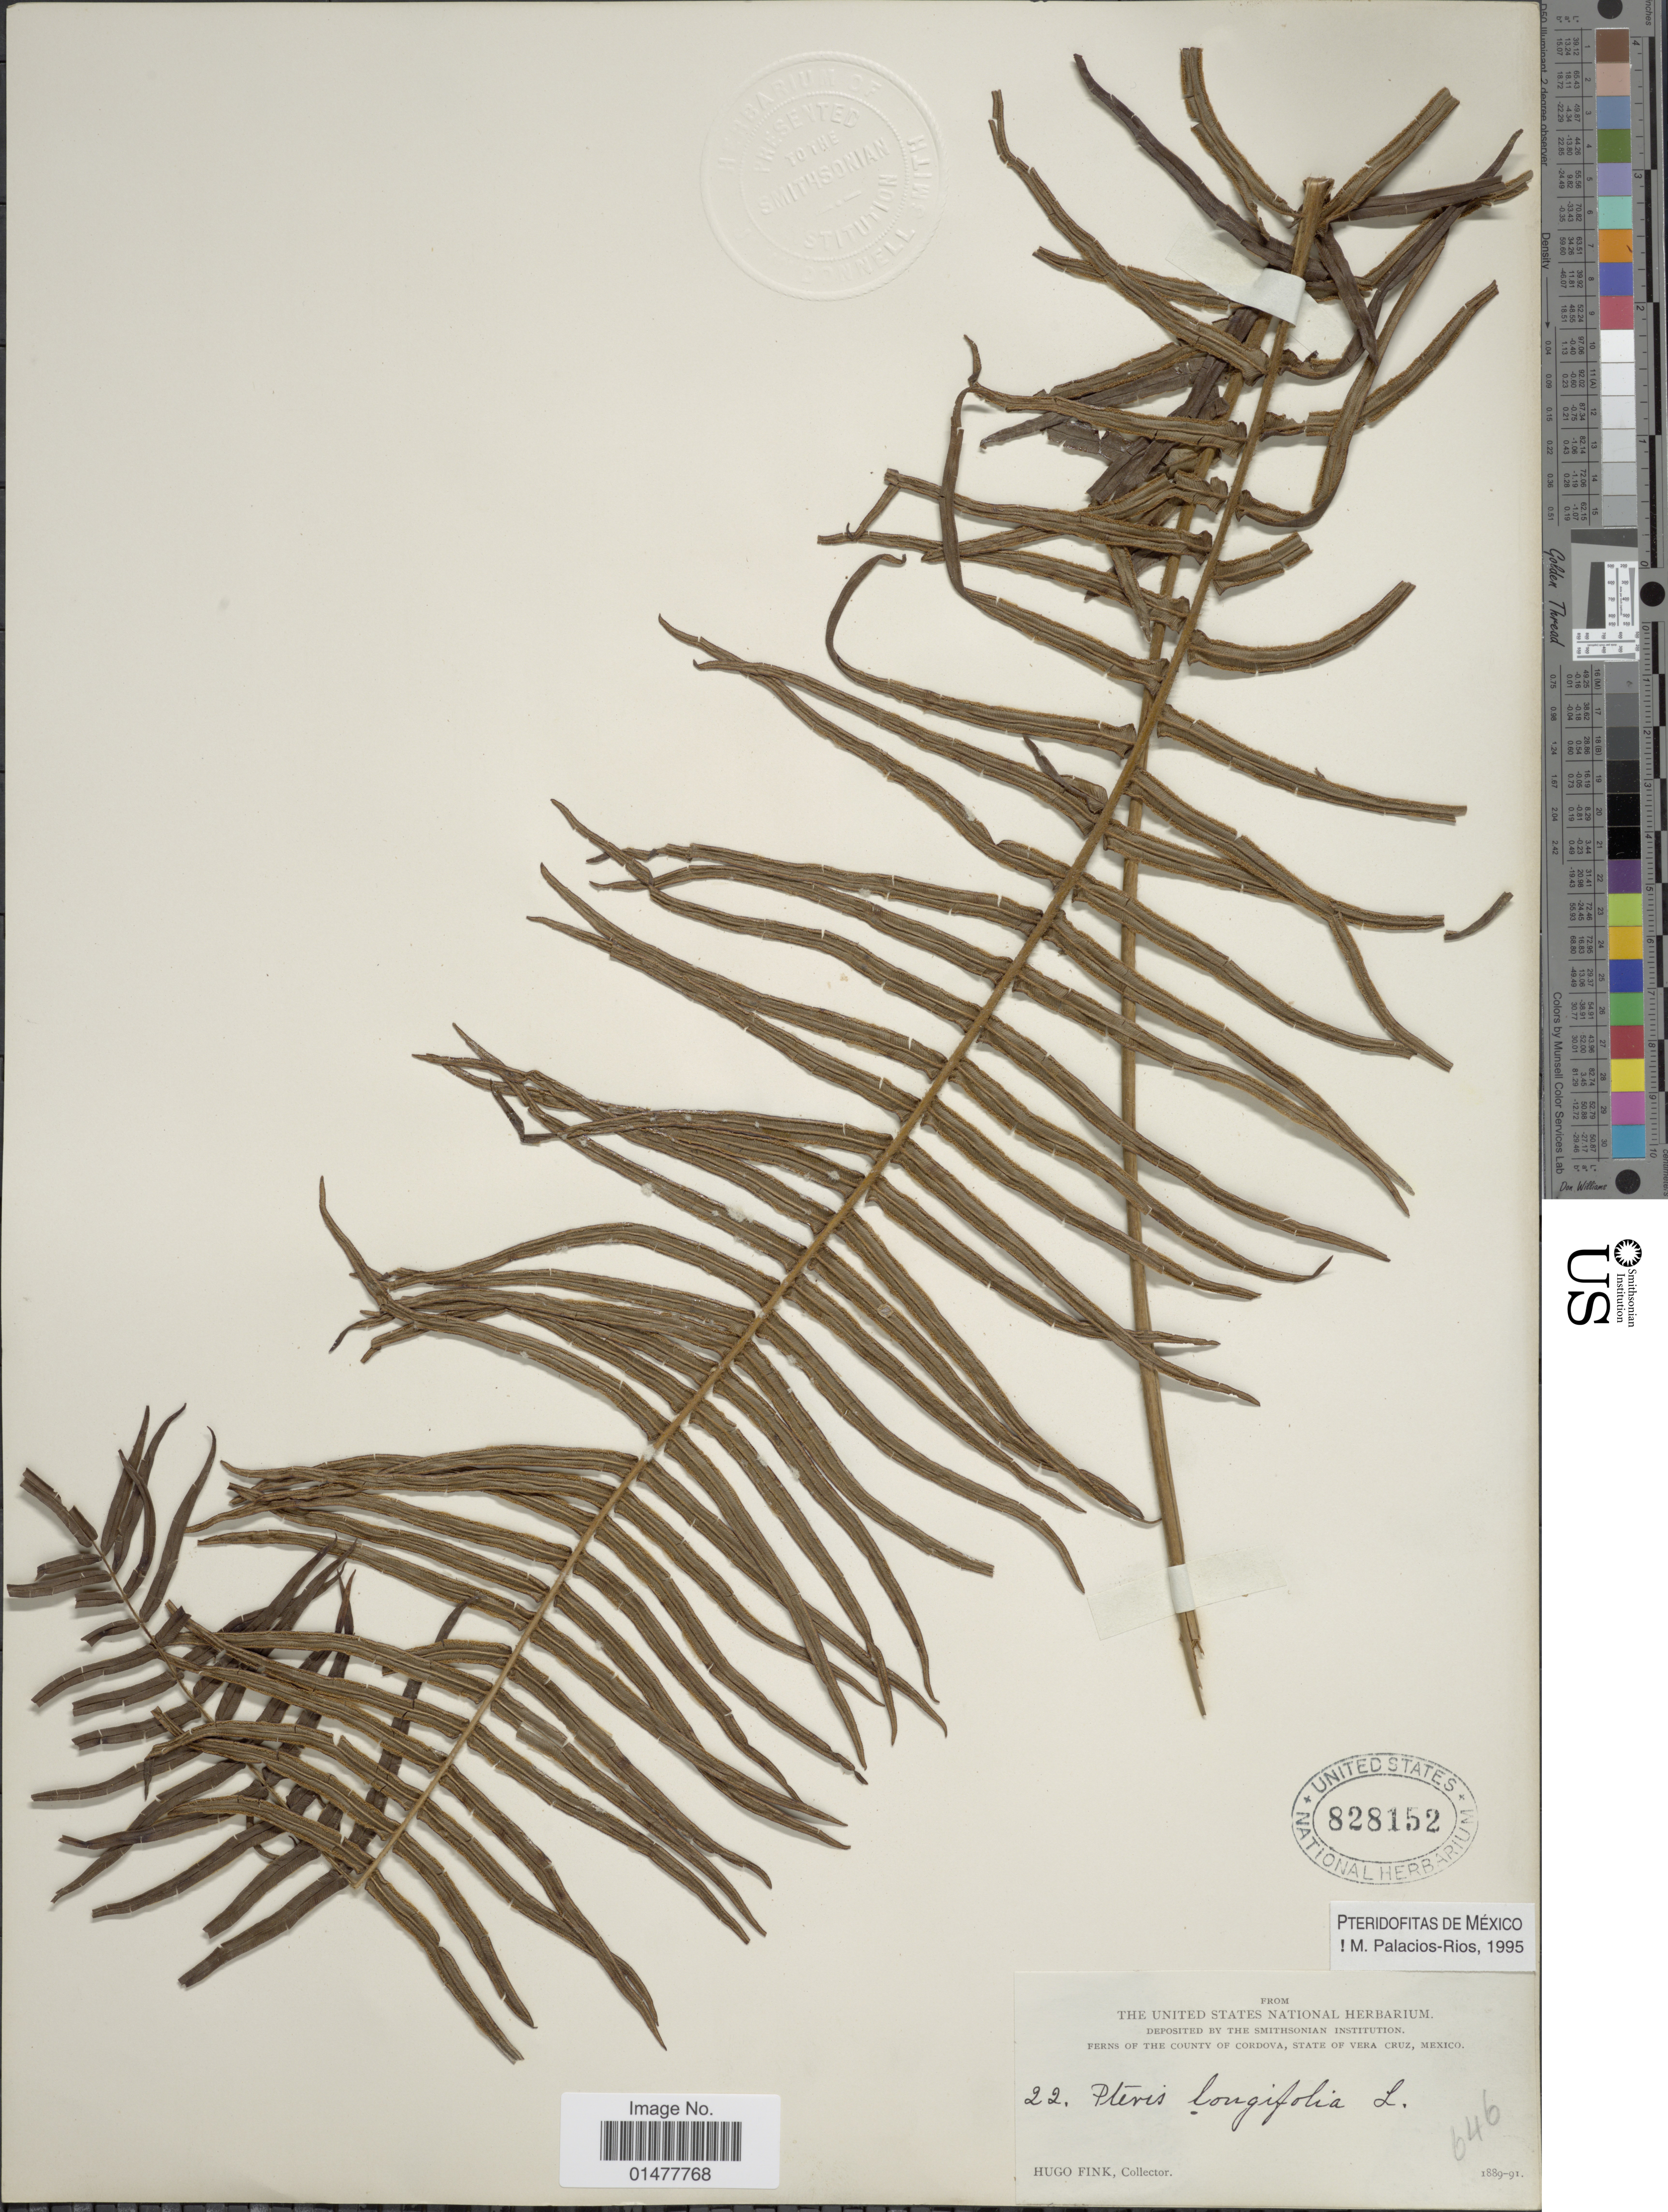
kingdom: Plantae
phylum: Tracheophyta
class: Polypodiopsida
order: Polypodiales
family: Pteridaceae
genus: Pteris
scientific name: Pteris longifolia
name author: L.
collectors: H. Fink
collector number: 22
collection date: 1889/1891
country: Mexico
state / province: Veracruz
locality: County of Cordova, State of Vera Cruz.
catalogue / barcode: US 828152